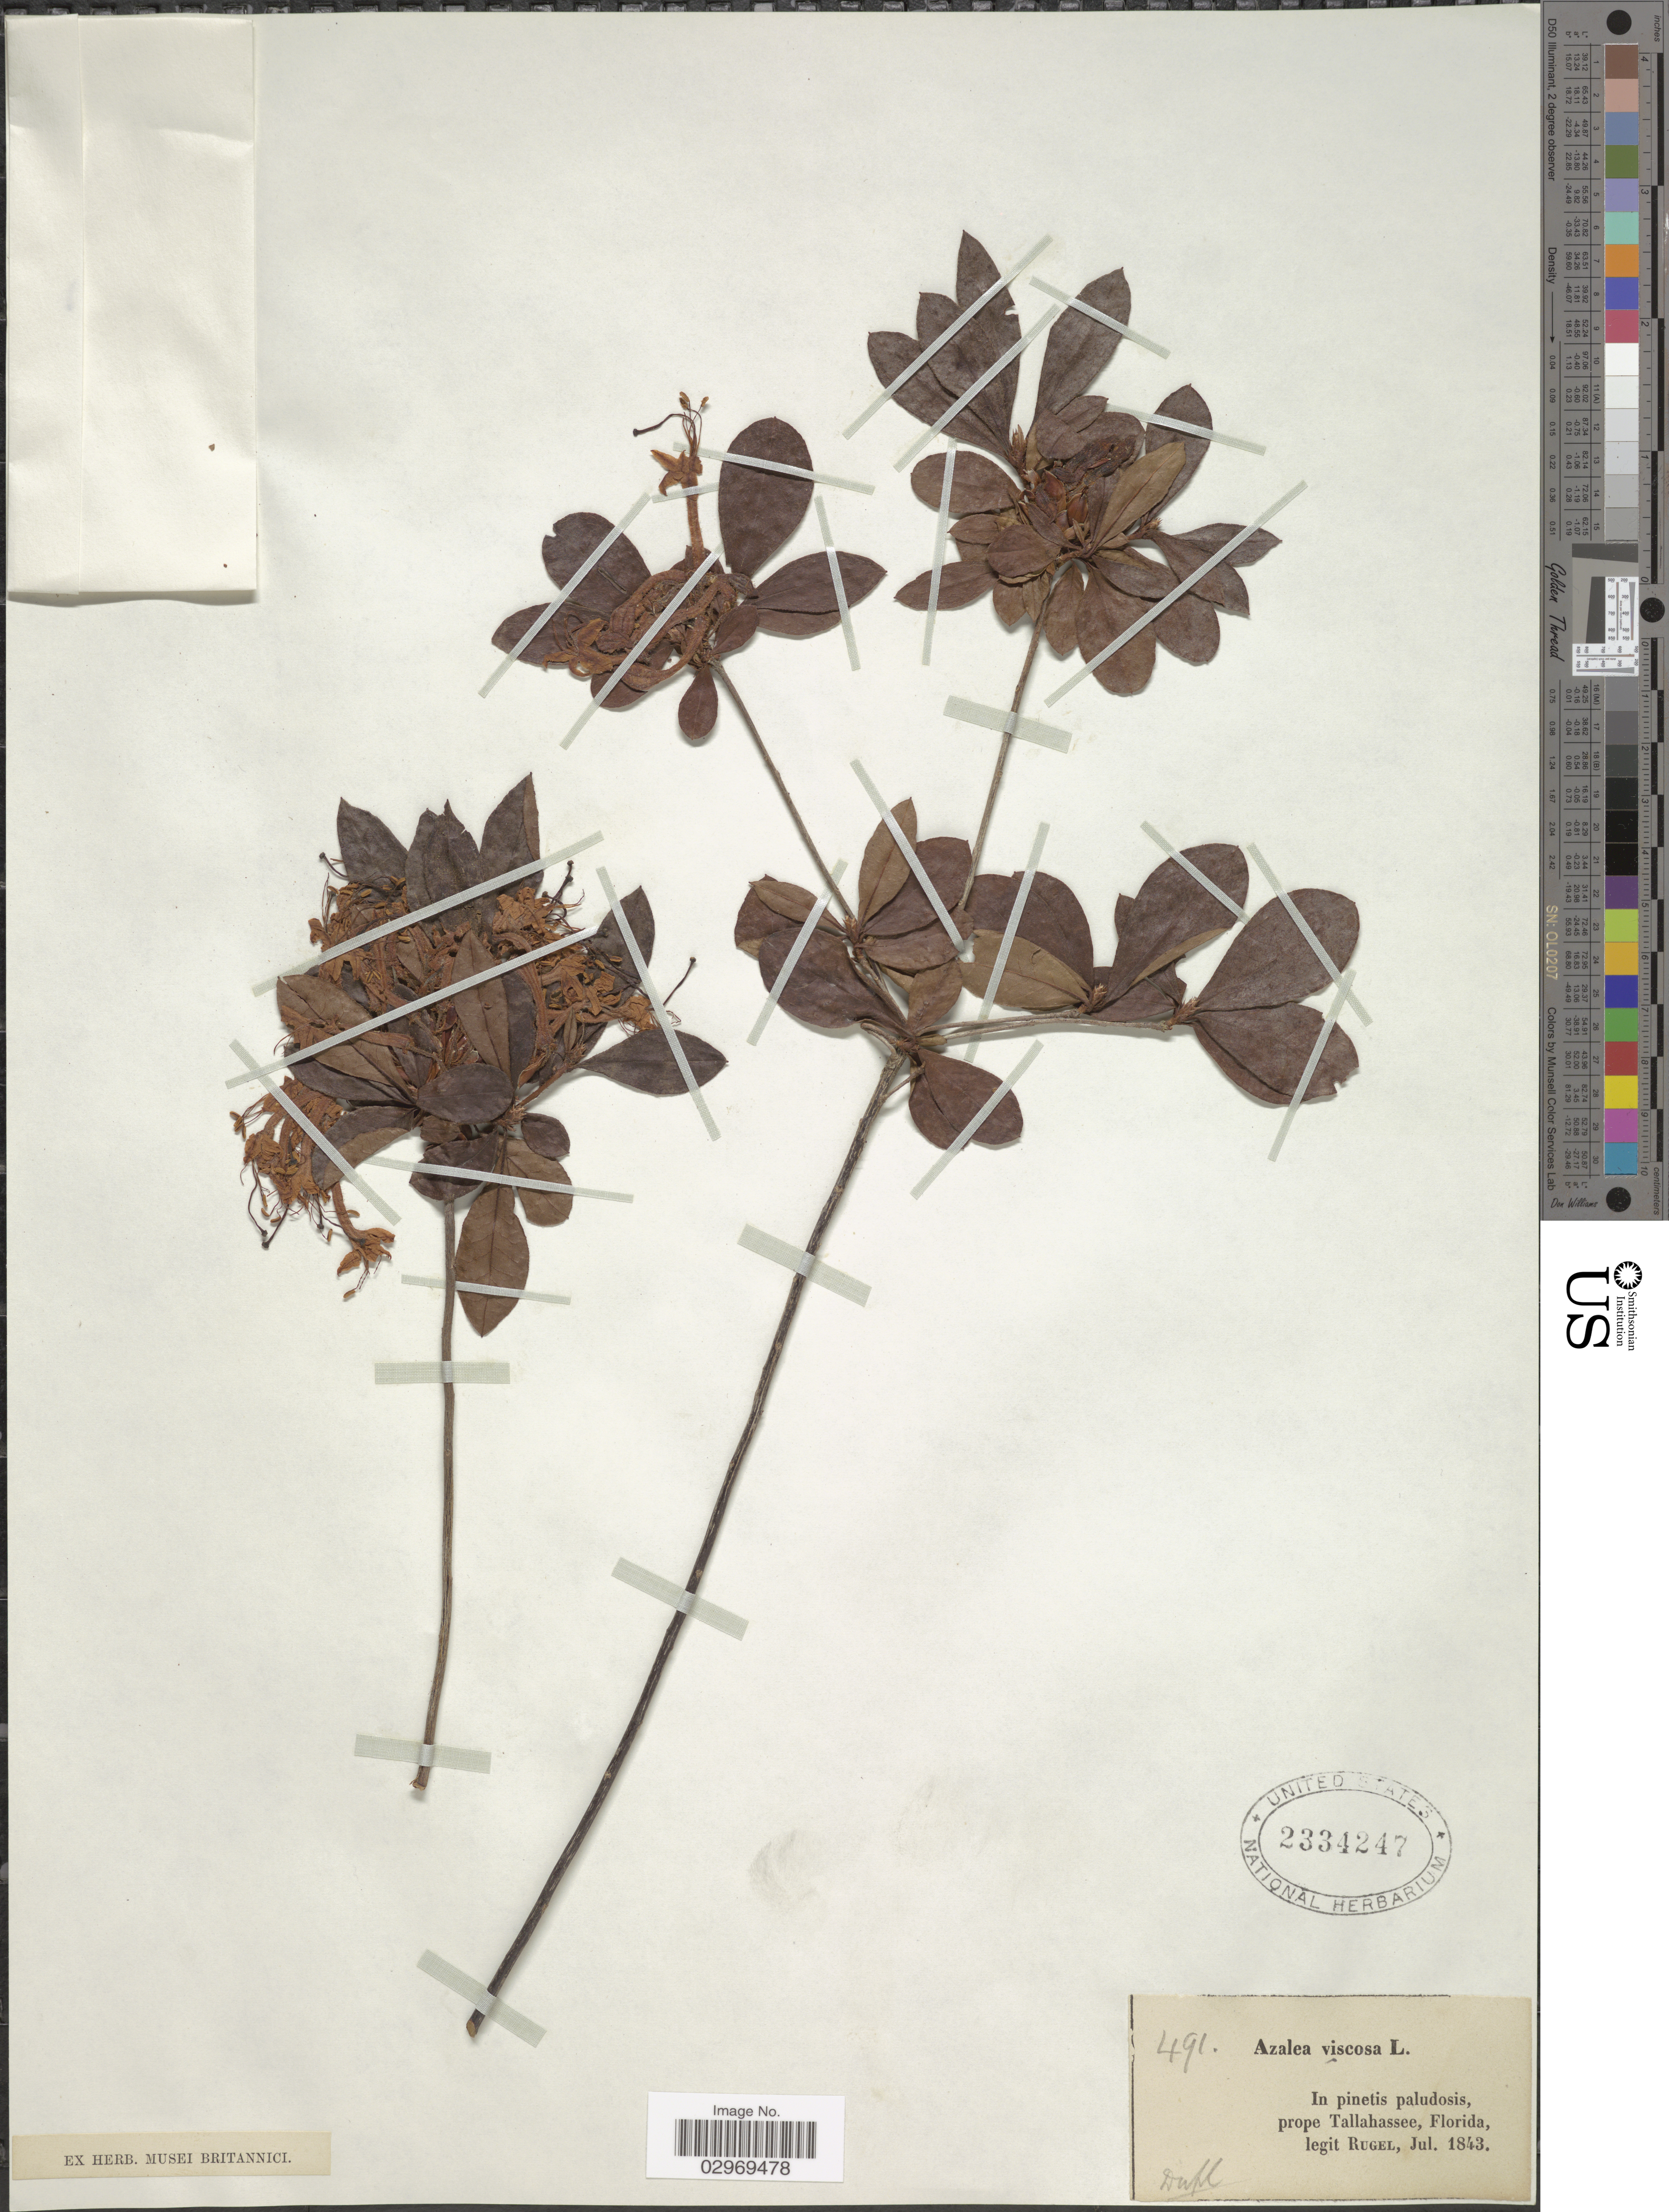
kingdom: Plantae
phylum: Tracheophyta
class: Magnoliopsida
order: Ericales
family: Ericaceae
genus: Rhododendron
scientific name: Rhododendron viscosum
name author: (L.) Torr.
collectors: Rugel, --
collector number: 491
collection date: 1843-07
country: United States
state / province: Florida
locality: Prope Tallahassee.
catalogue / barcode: US 2334247